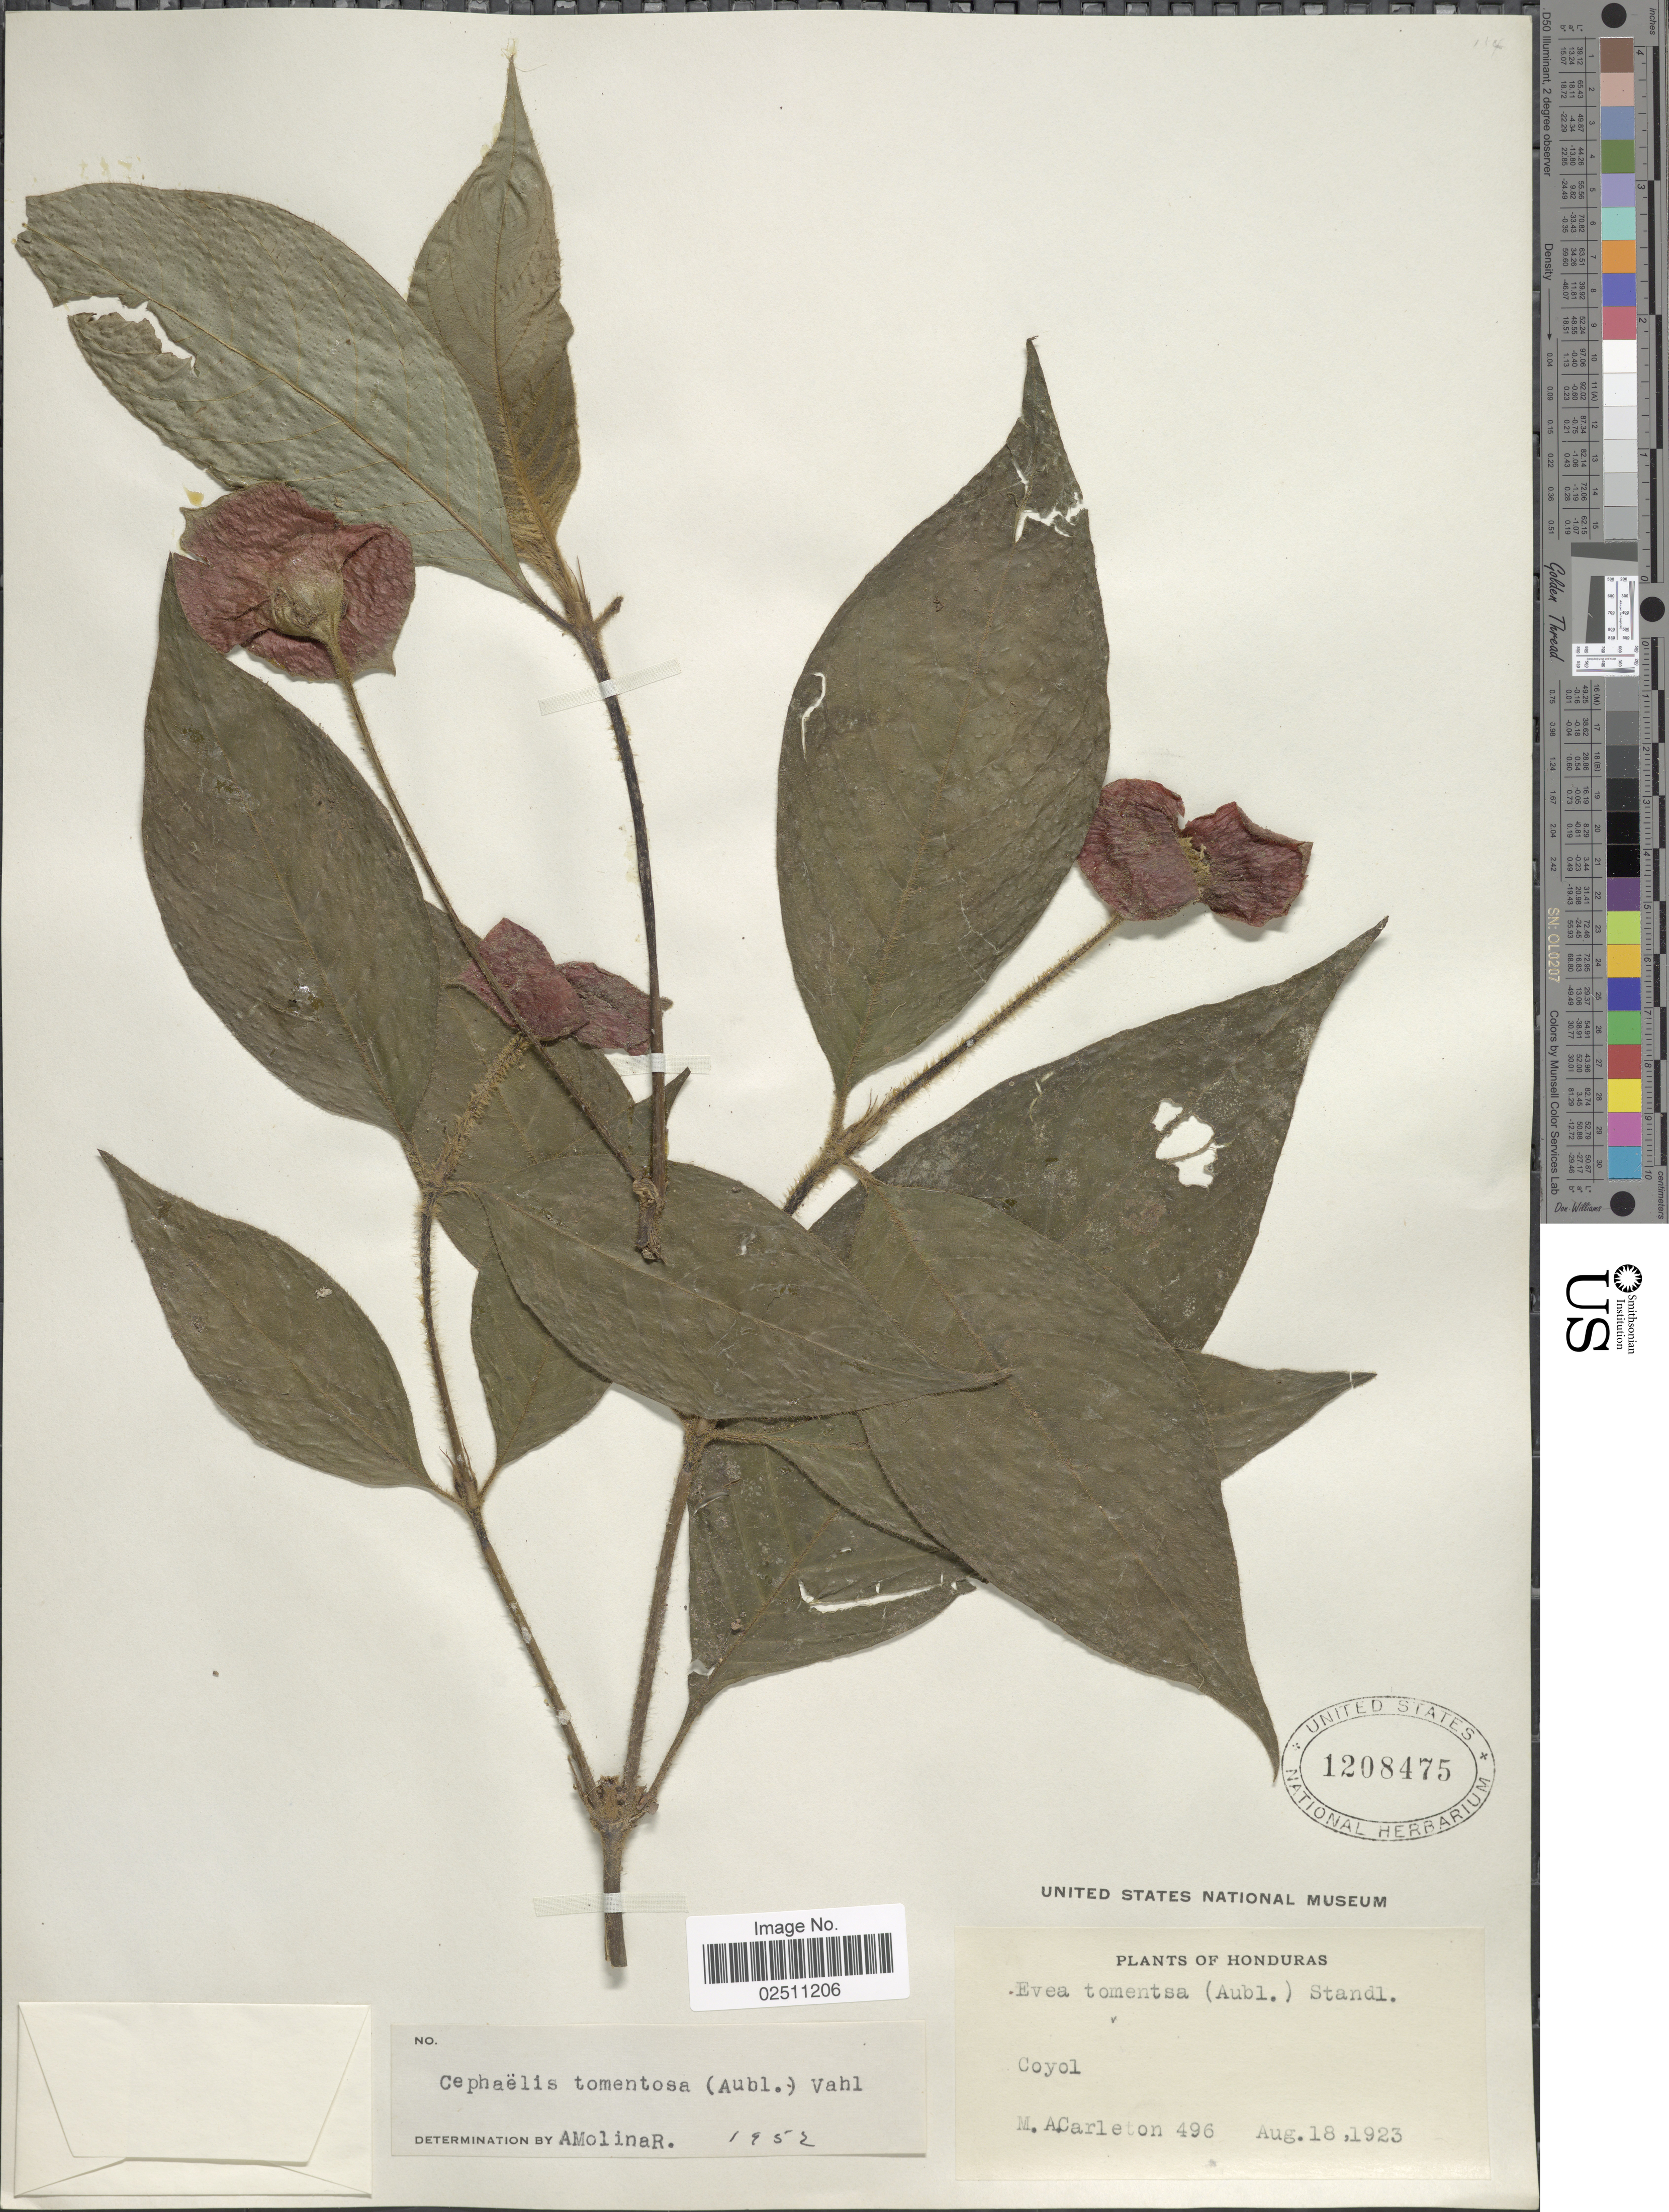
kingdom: Plantae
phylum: Tracheophyta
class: Magnoliopsida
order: Gentianales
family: Rubiaceae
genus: Psychotria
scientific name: Psychotria poeppigiana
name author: Müll. Arg.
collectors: M. A. Carleton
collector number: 496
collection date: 1923-08-18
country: Honduras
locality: Coyol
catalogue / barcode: US 1208475